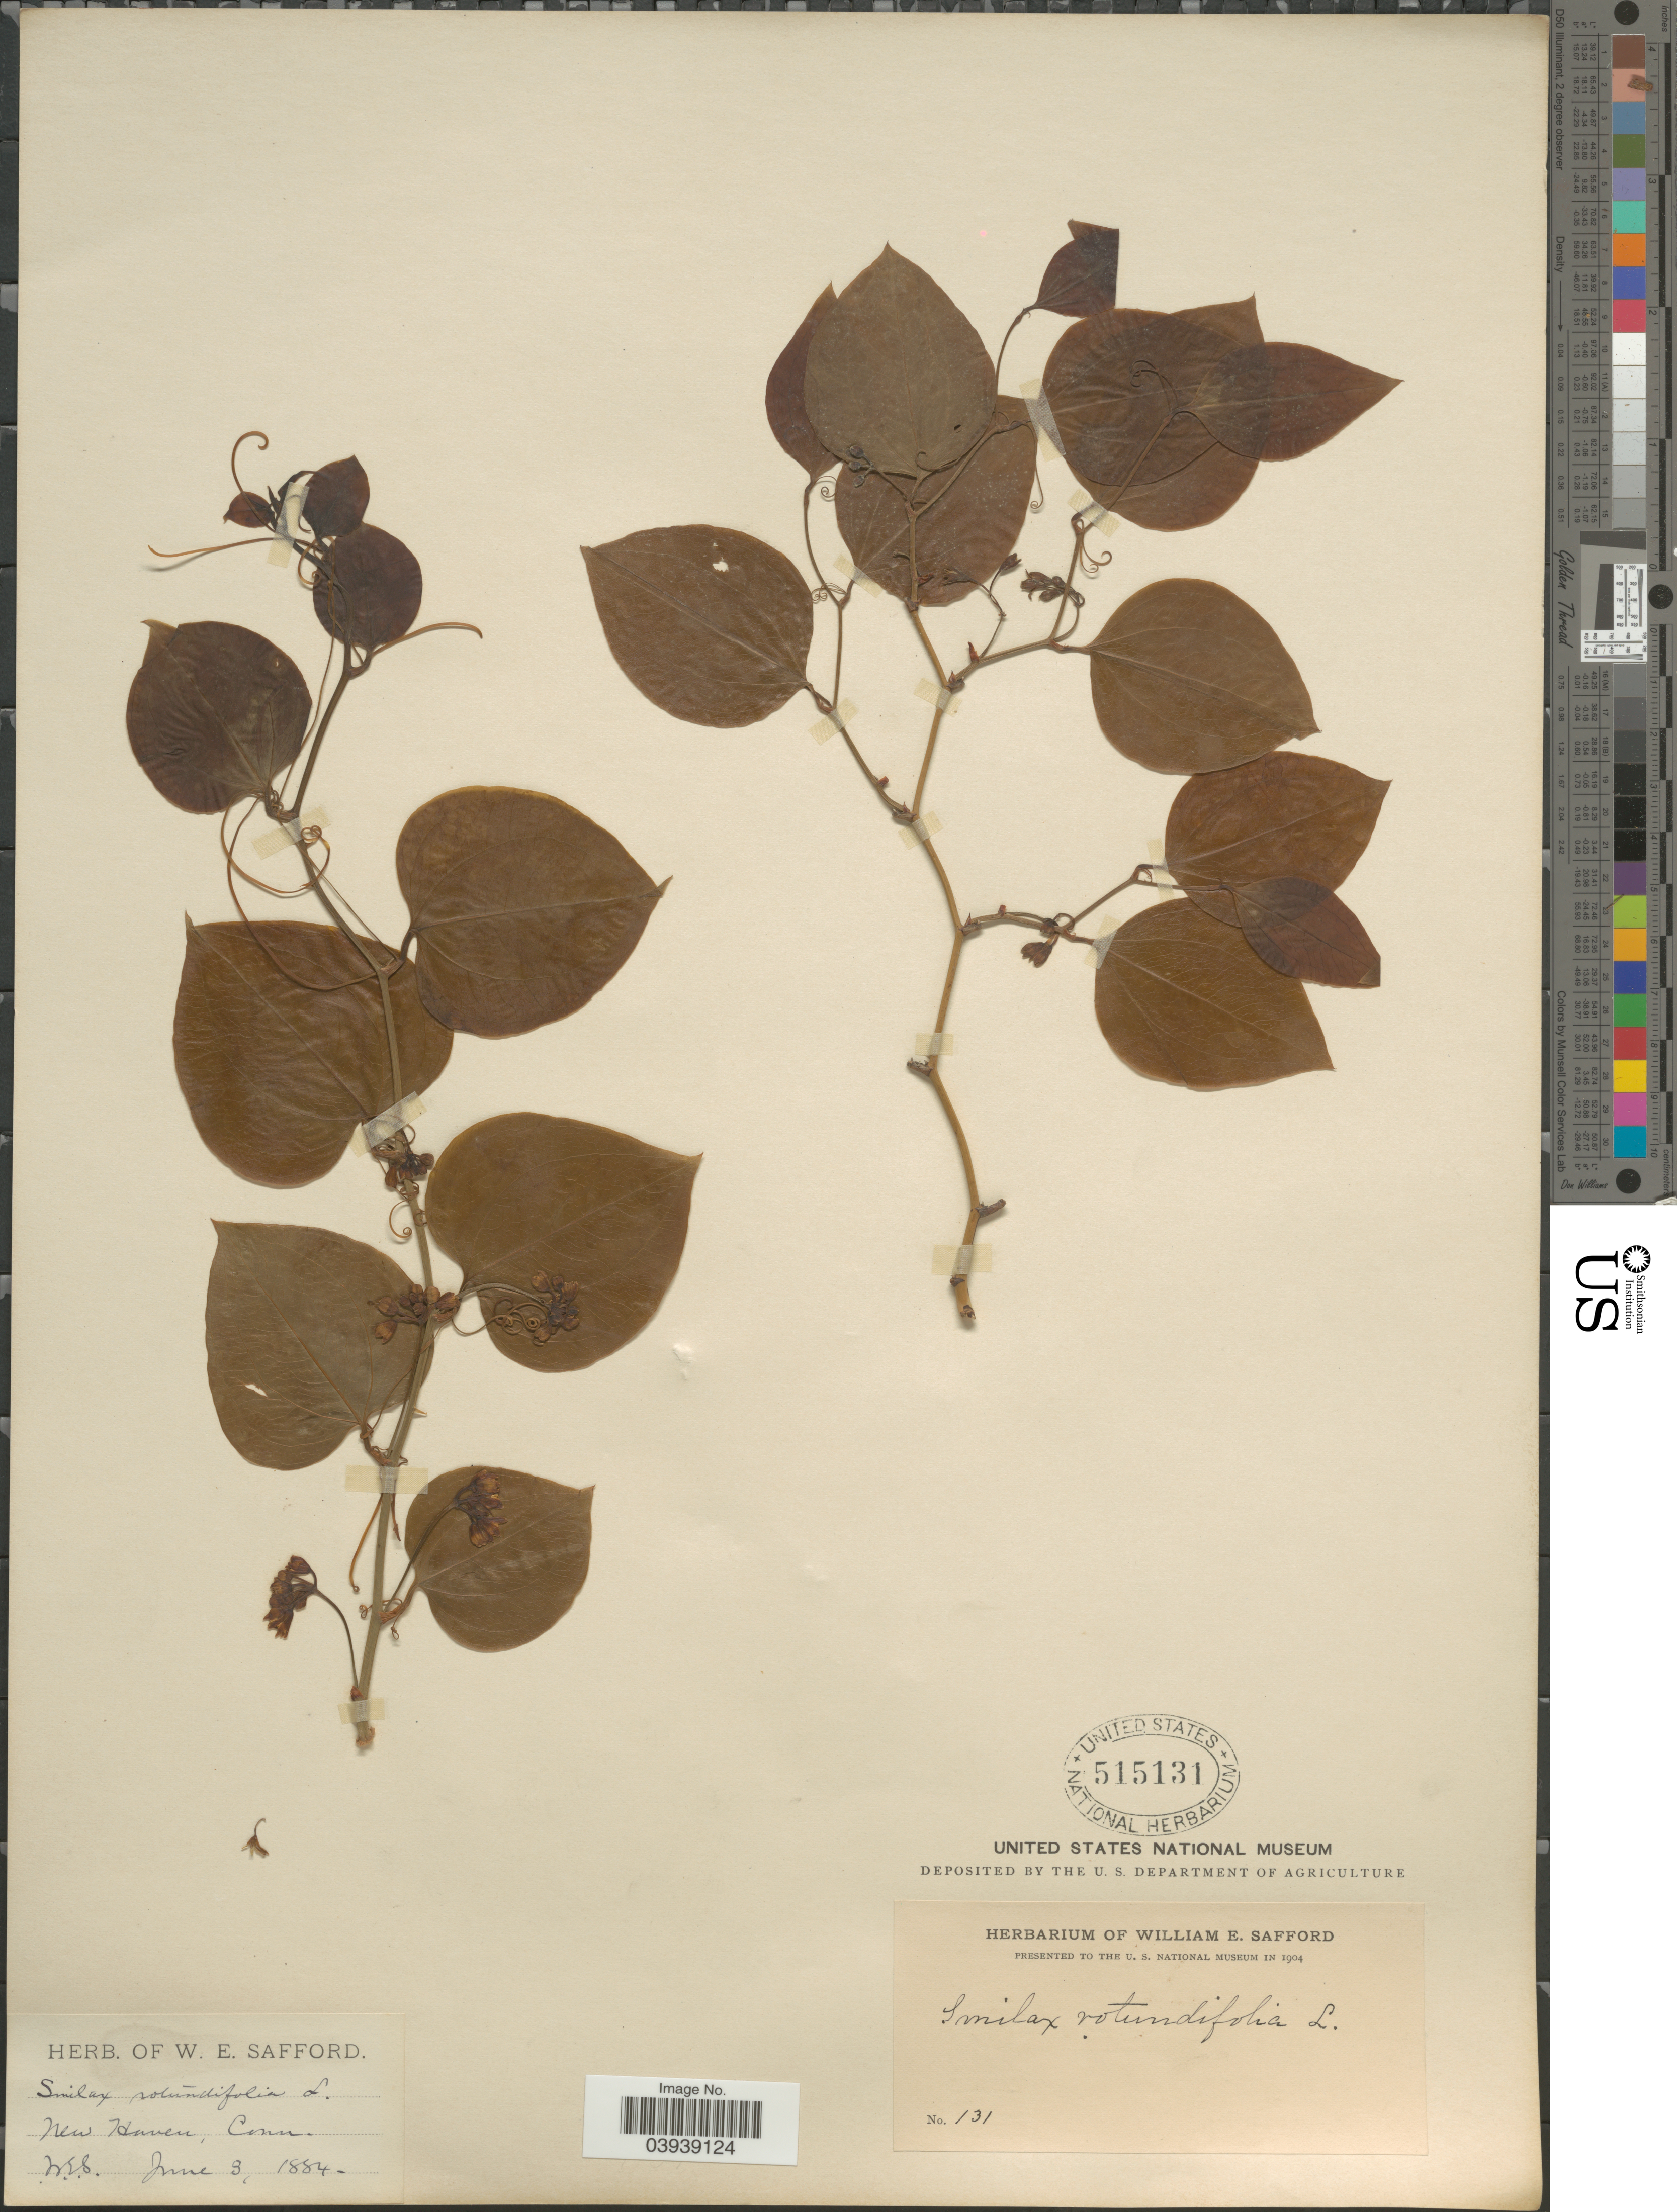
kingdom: Plantae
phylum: Tracheophyta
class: Liliopsida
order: Liliales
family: Smilacaceae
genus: Smilax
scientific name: Smilax rotundifolia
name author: L.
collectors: W. E. Safford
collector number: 131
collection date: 1884-06-03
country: United States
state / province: Connecticut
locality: New Haven.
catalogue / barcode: US 515131